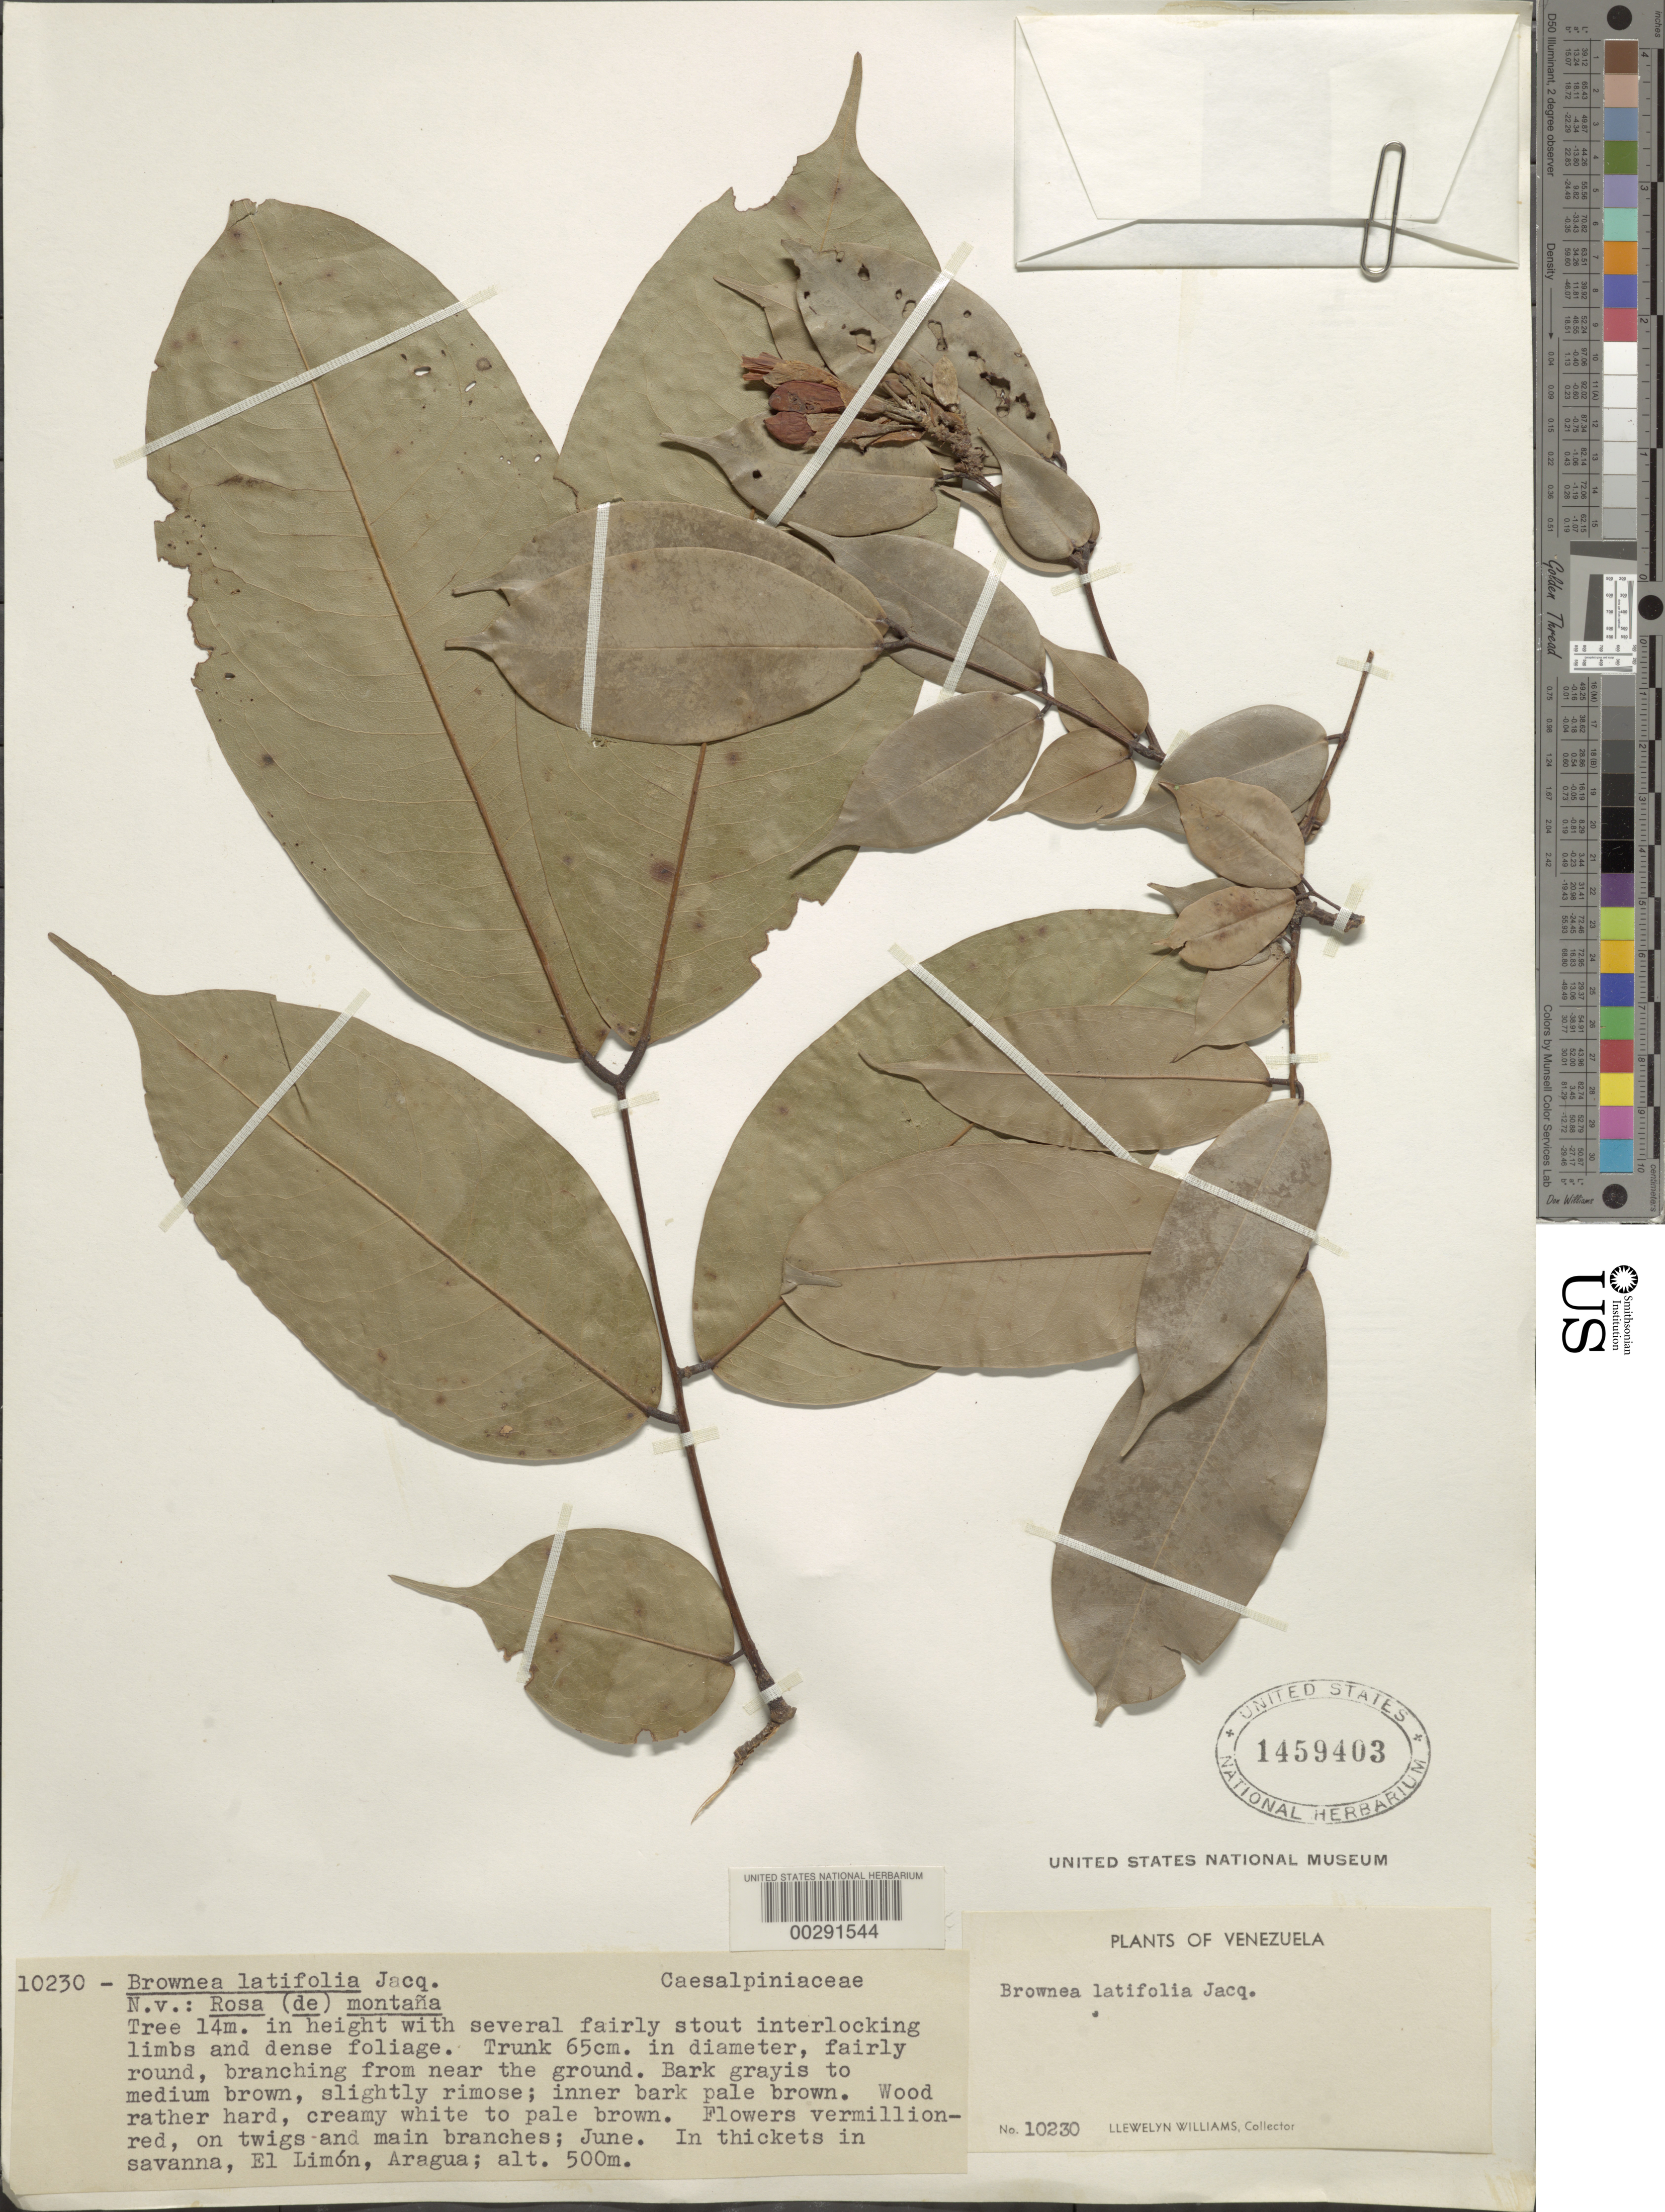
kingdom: Plantae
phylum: Tracheophyta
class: Magnoliopsida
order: Fabales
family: Fabaceae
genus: Brownea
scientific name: Brownea coccinea subsp. coccinea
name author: Jacq.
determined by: Santos-Silva, J.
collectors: Ll. Williams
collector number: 10230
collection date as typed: Jun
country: Venezuela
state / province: Aragua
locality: El limon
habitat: In thickets in savanna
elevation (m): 500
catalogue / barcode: US 1459403